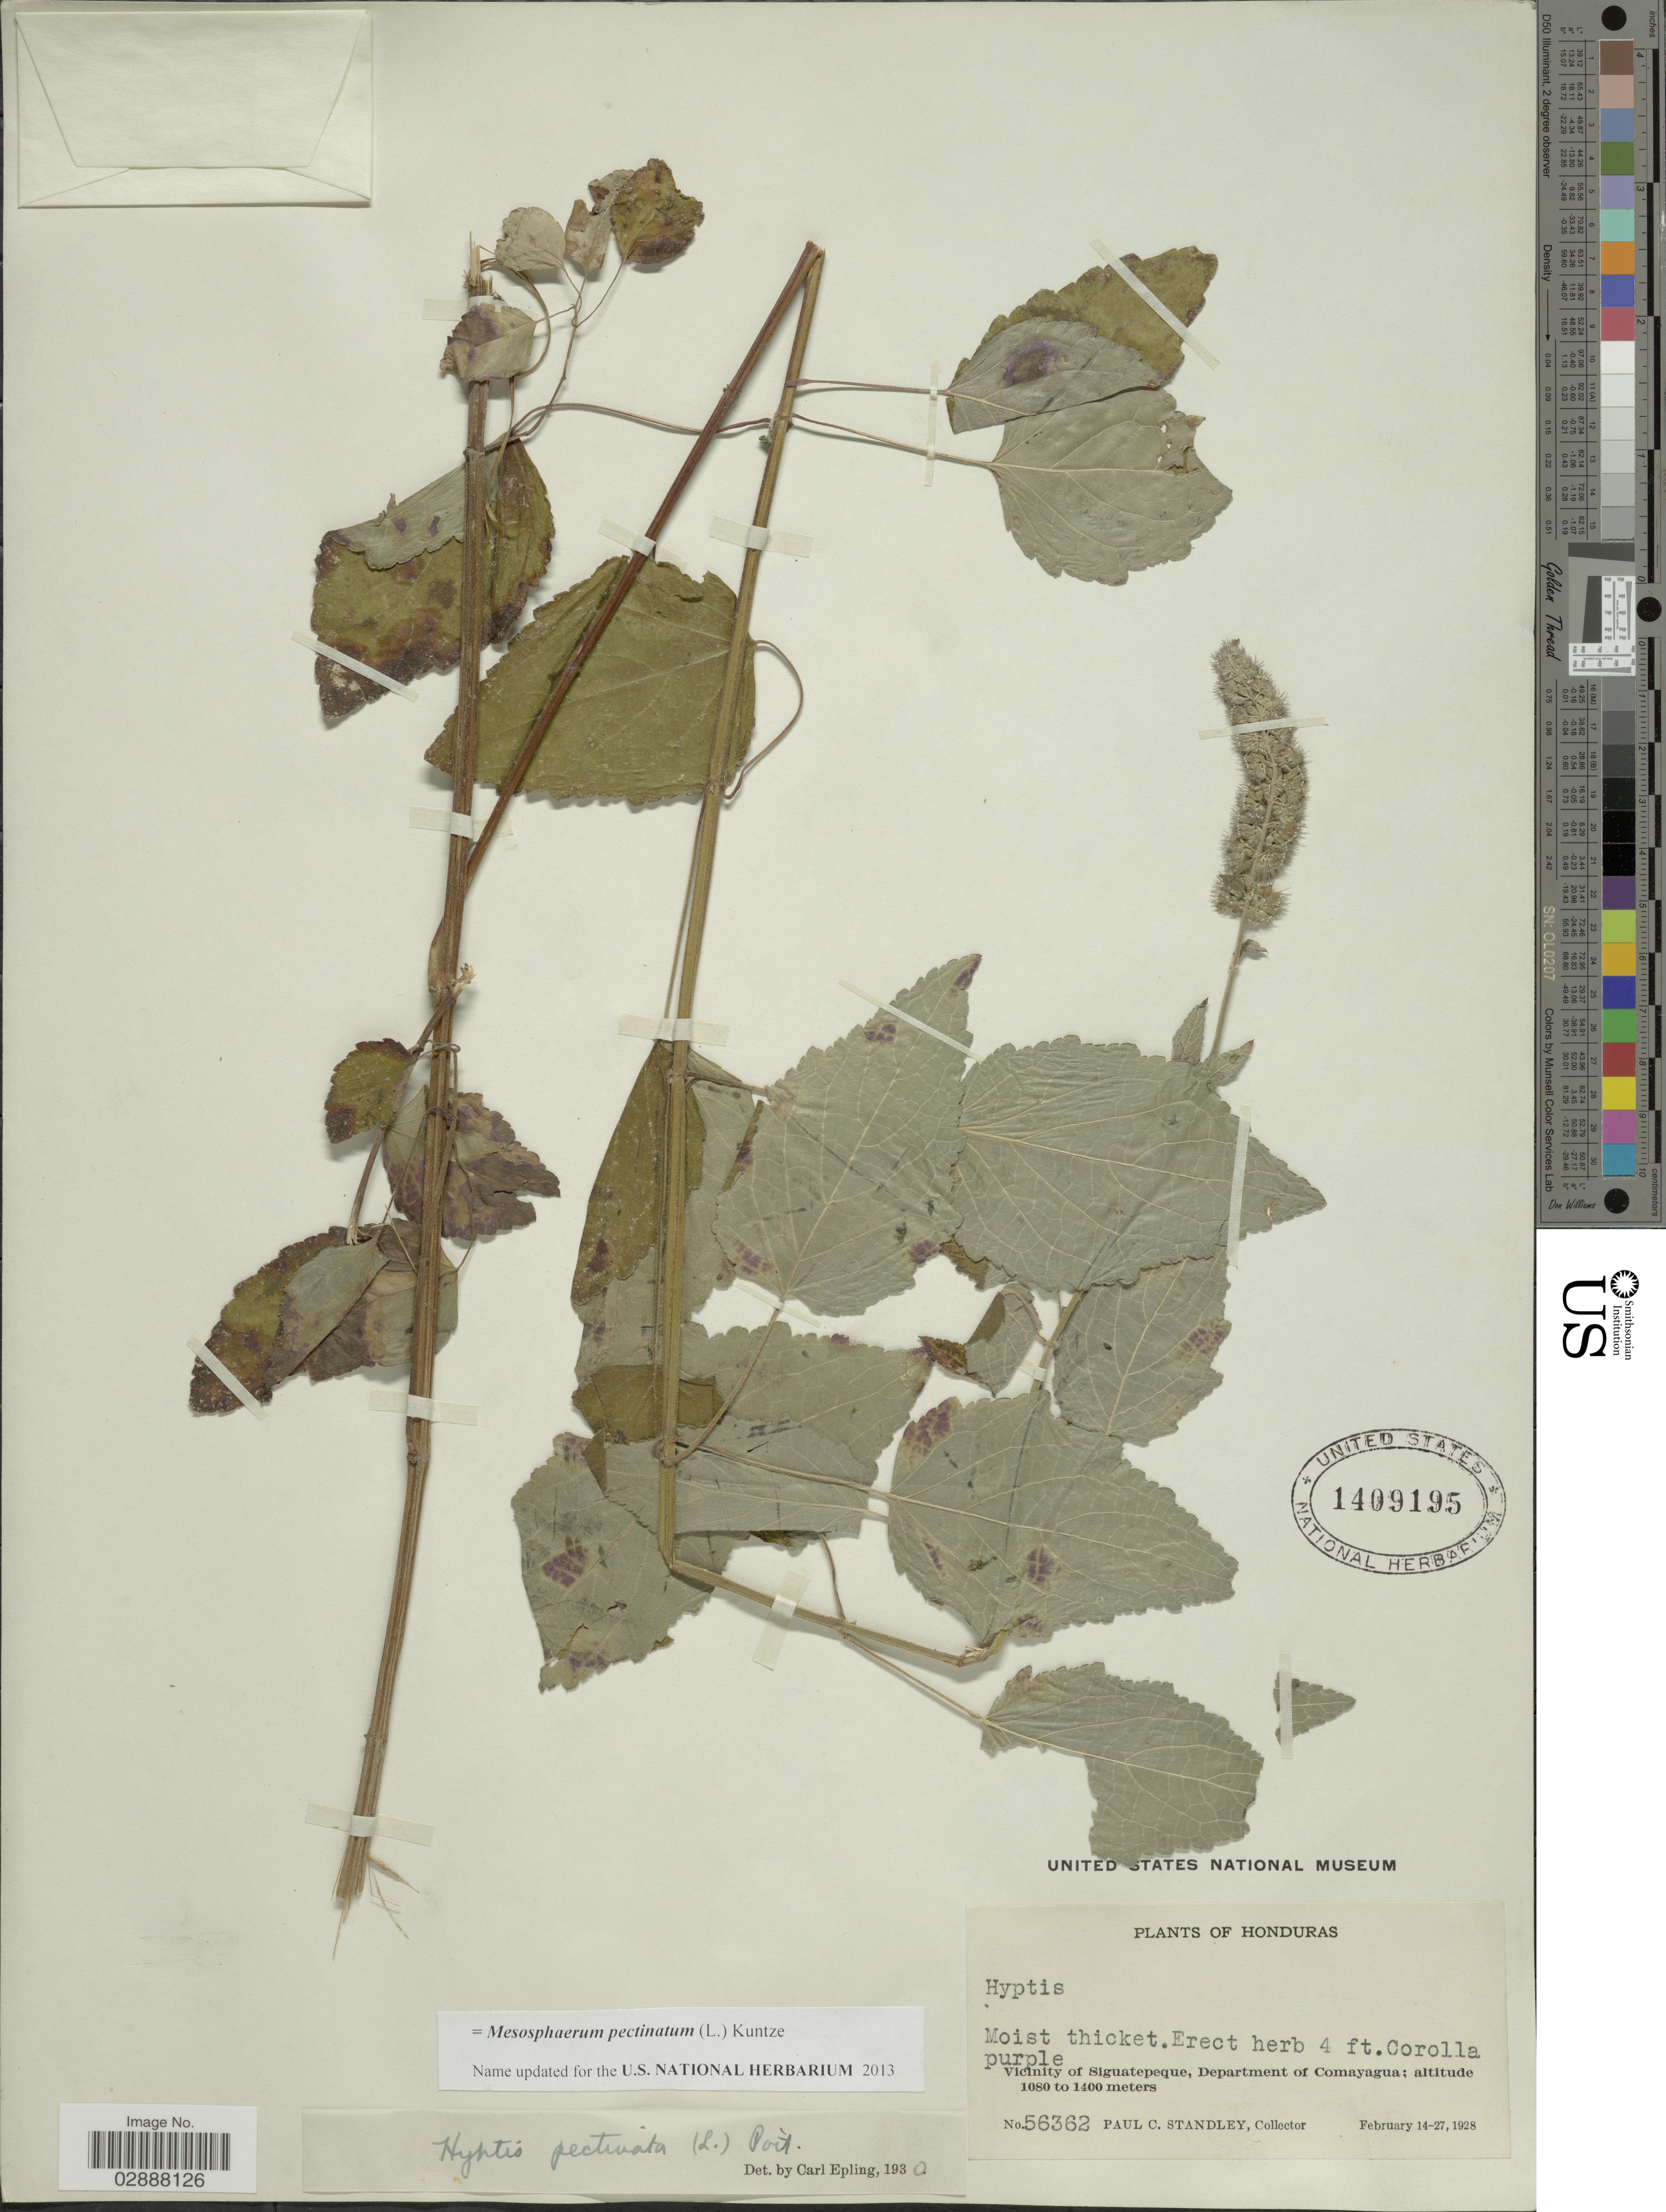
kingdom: Plantae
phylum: Tracheophyta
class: Magnoliopsida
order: Lamiales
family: Lamiaceae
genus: Mesosphaerum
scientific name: Mesosphaerum pectinatum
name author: (L.) Kuntze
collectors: P. C. Standley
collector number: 56362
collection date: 1928-02-14/1928-02-27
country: Honduras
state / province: Comayagua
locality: Vicinity of Siguatepeque, Department of Comayagua.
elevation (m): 1080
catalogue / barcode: US 1409195